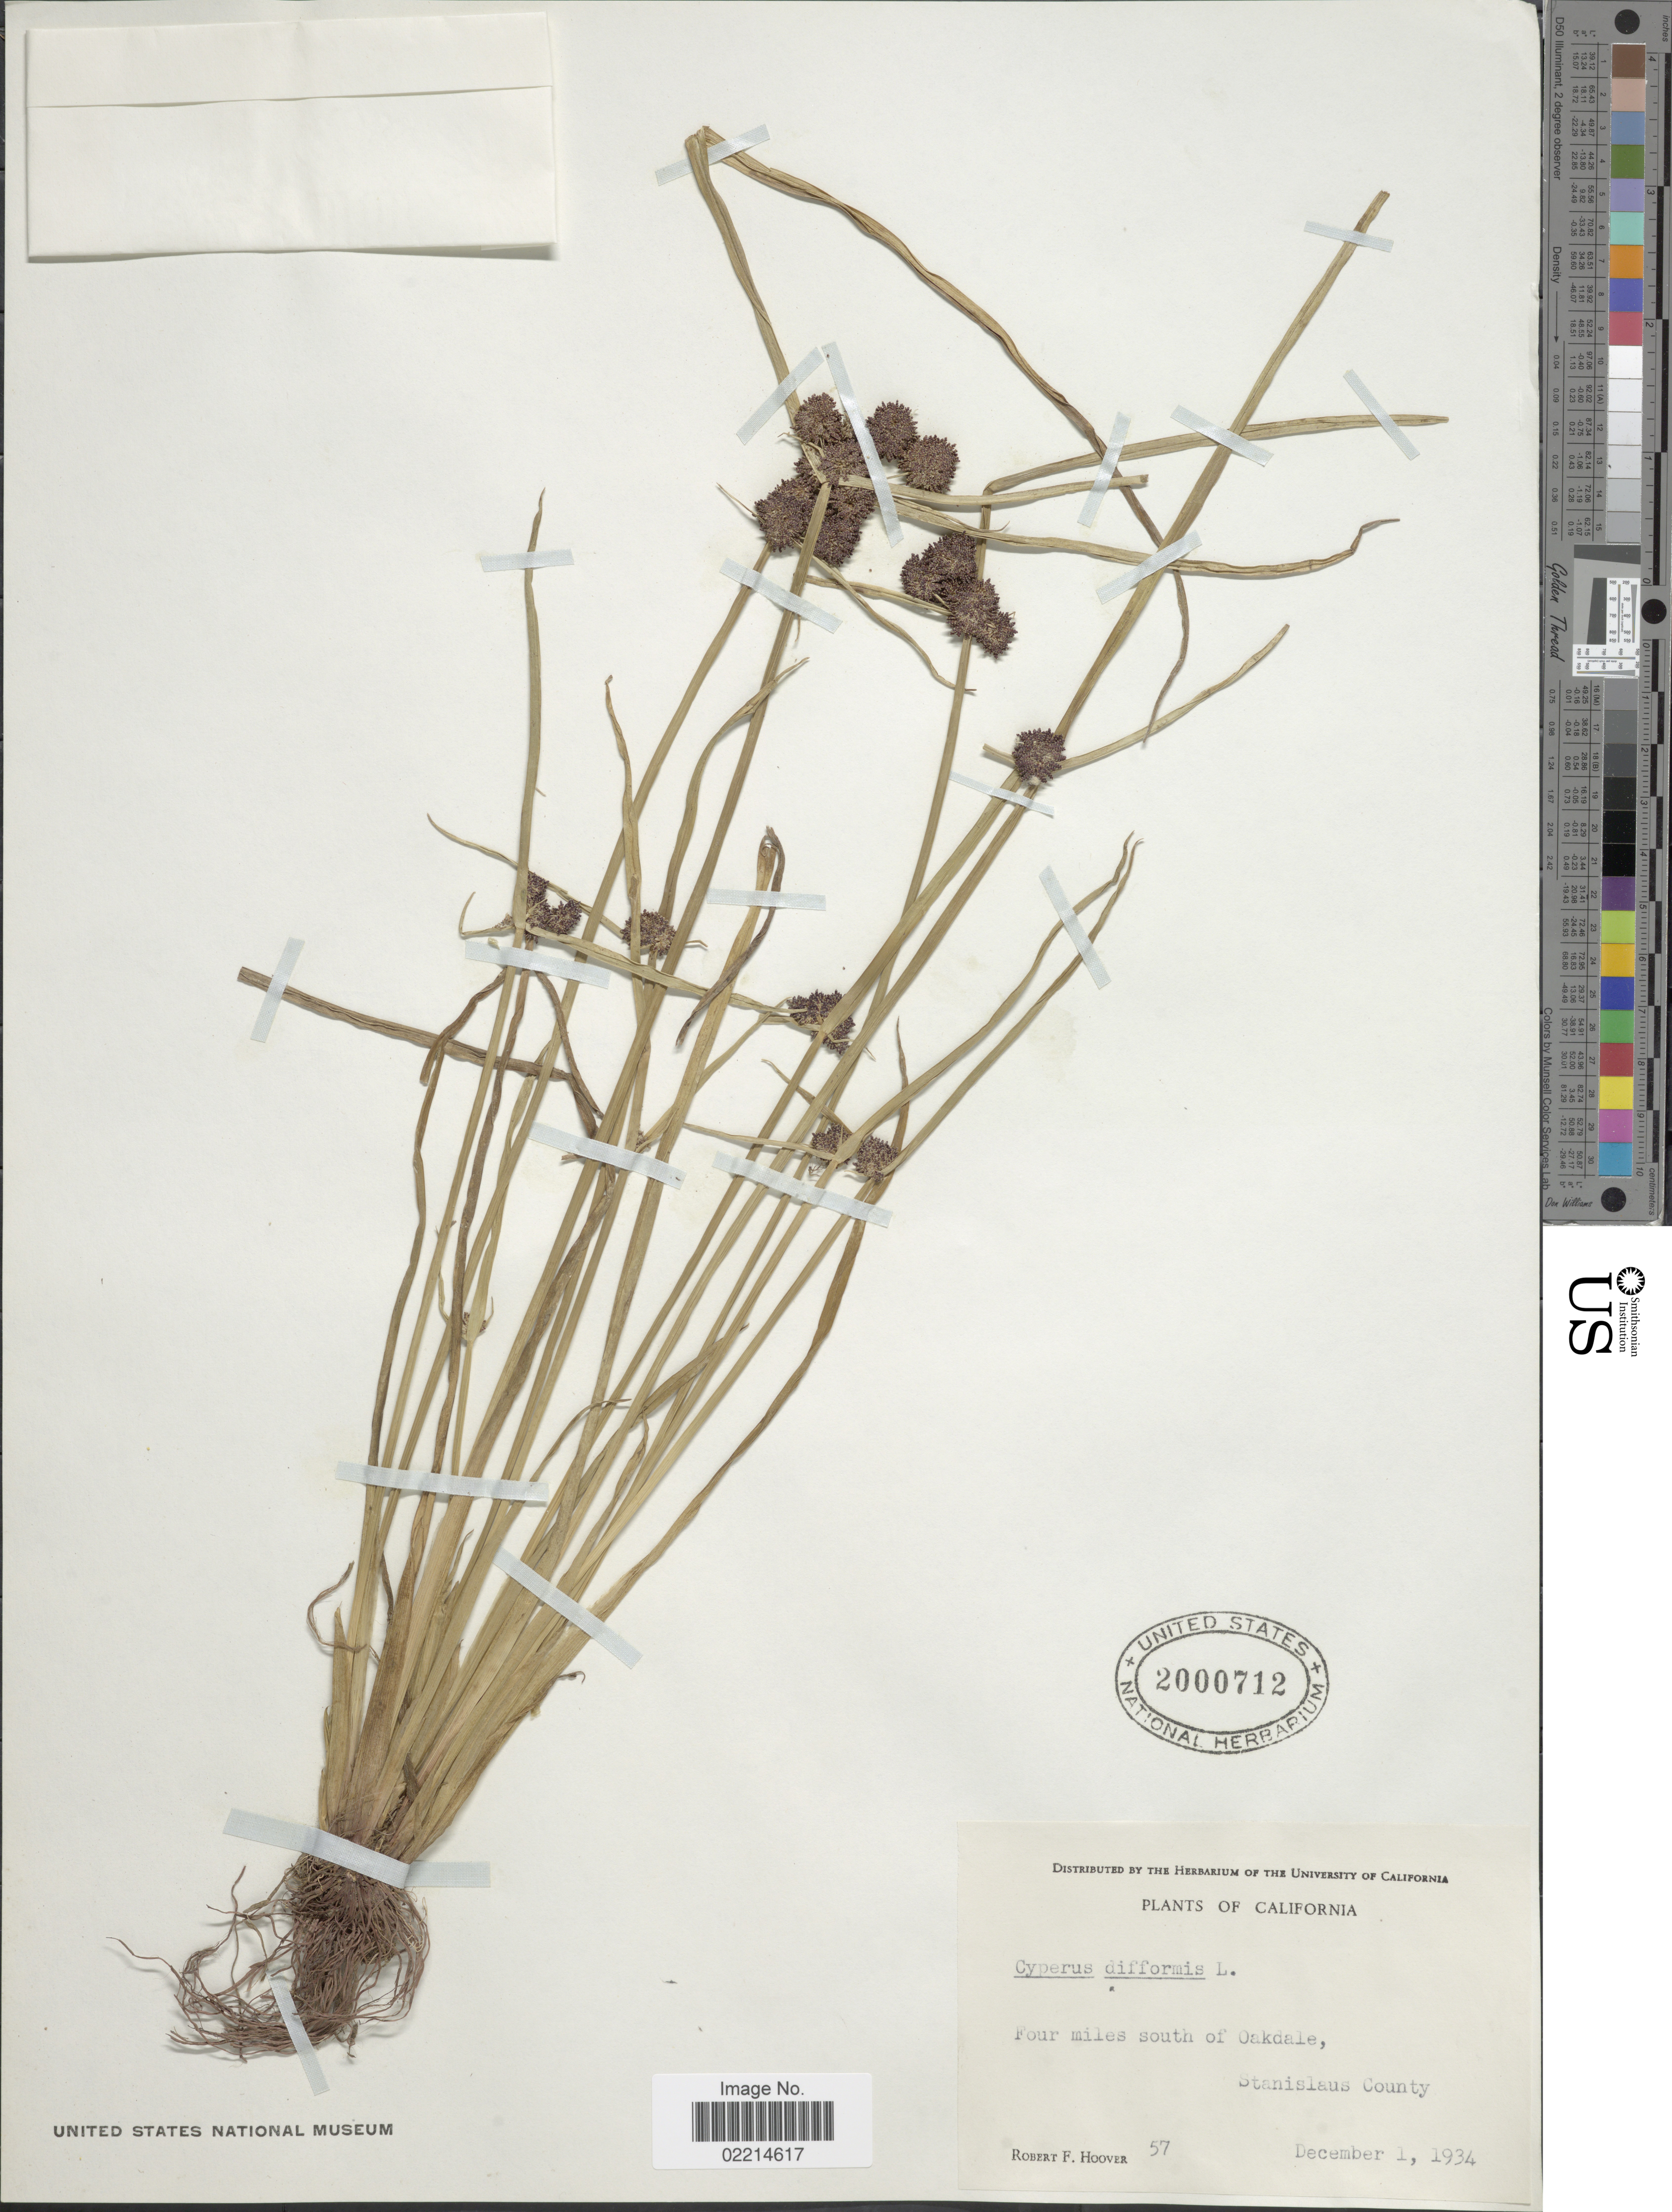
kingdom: Plantae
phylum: Tracheophyta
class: Liliopsida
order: Poales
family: Cyperaceae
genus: Cyperus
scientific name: Cyperus difformis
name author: L.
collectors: R. F. Hoover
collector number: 57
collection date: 1934-12-01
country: United States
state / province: California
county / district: Stanislaus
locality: Four miles south of Oakdale, Stanislaus County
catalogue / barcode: US 2000712